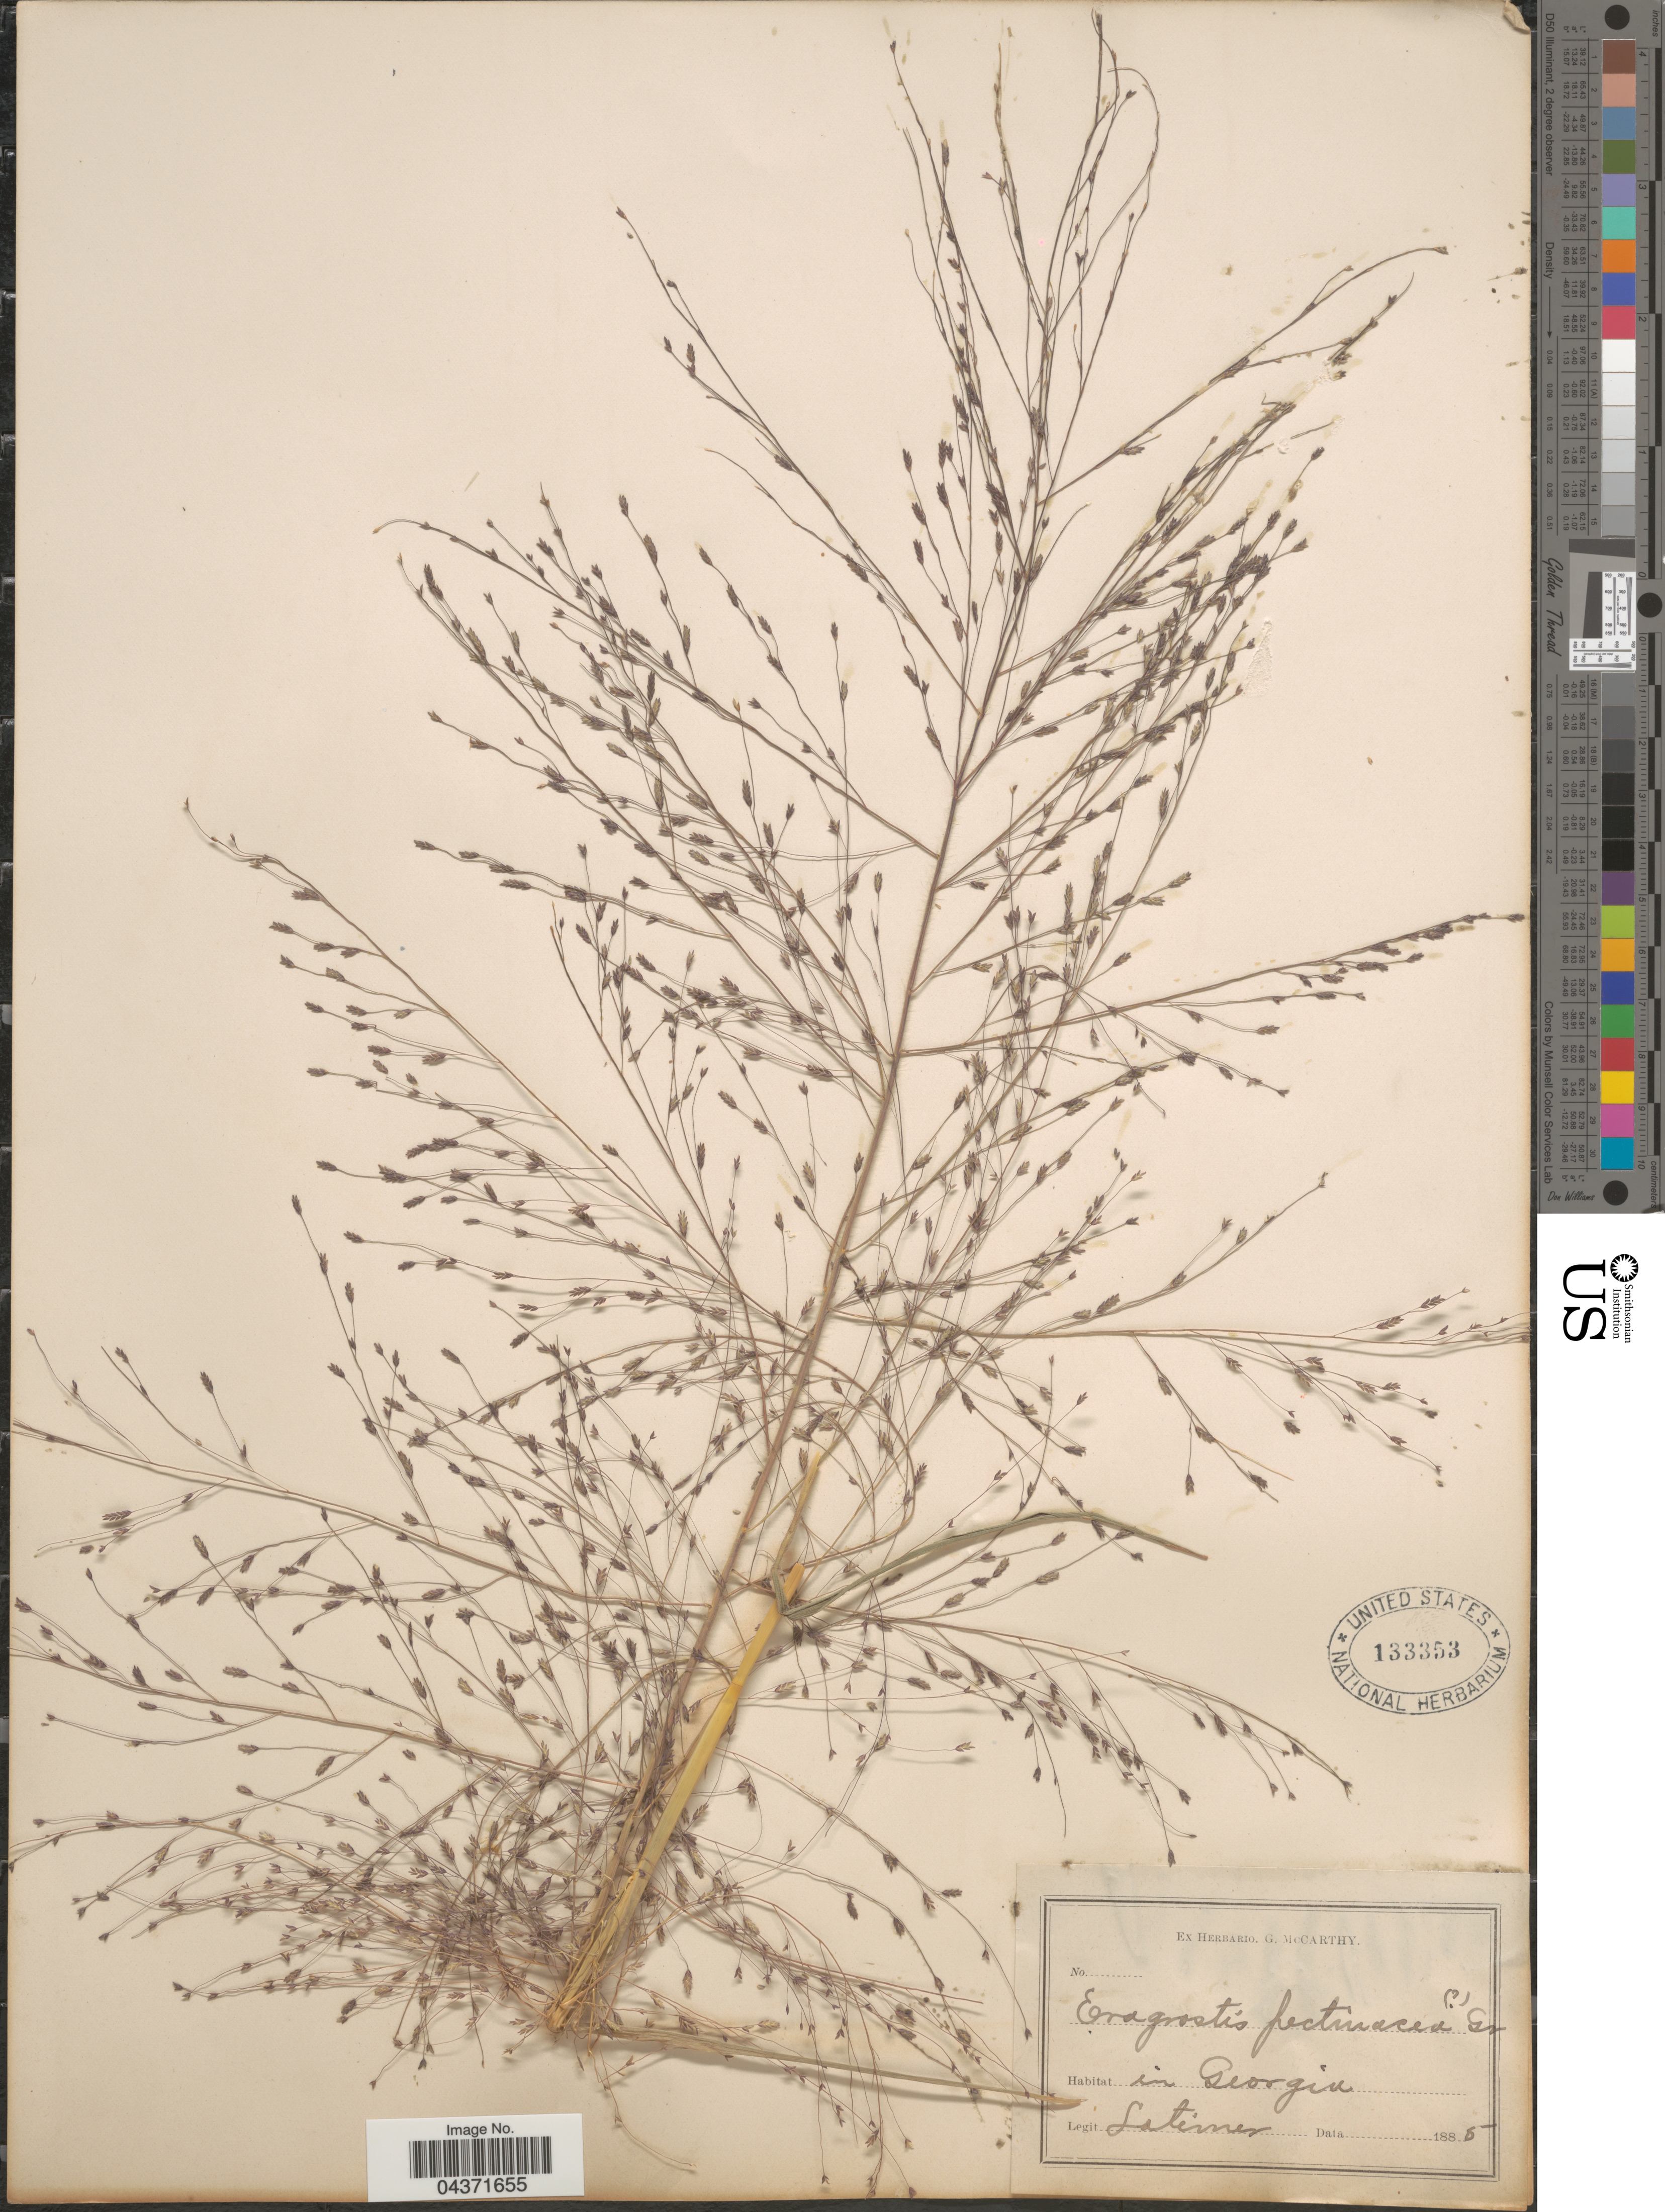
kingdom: Plantae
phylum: Tracheophyta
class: Liliopsida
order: Poales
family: Poaceae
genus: Eragrostis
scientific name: Eragrostis spectabilis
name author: (Pursh) Steud.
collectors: Latimer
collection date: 1885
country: United States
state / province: Georgia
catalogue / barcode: US 133353